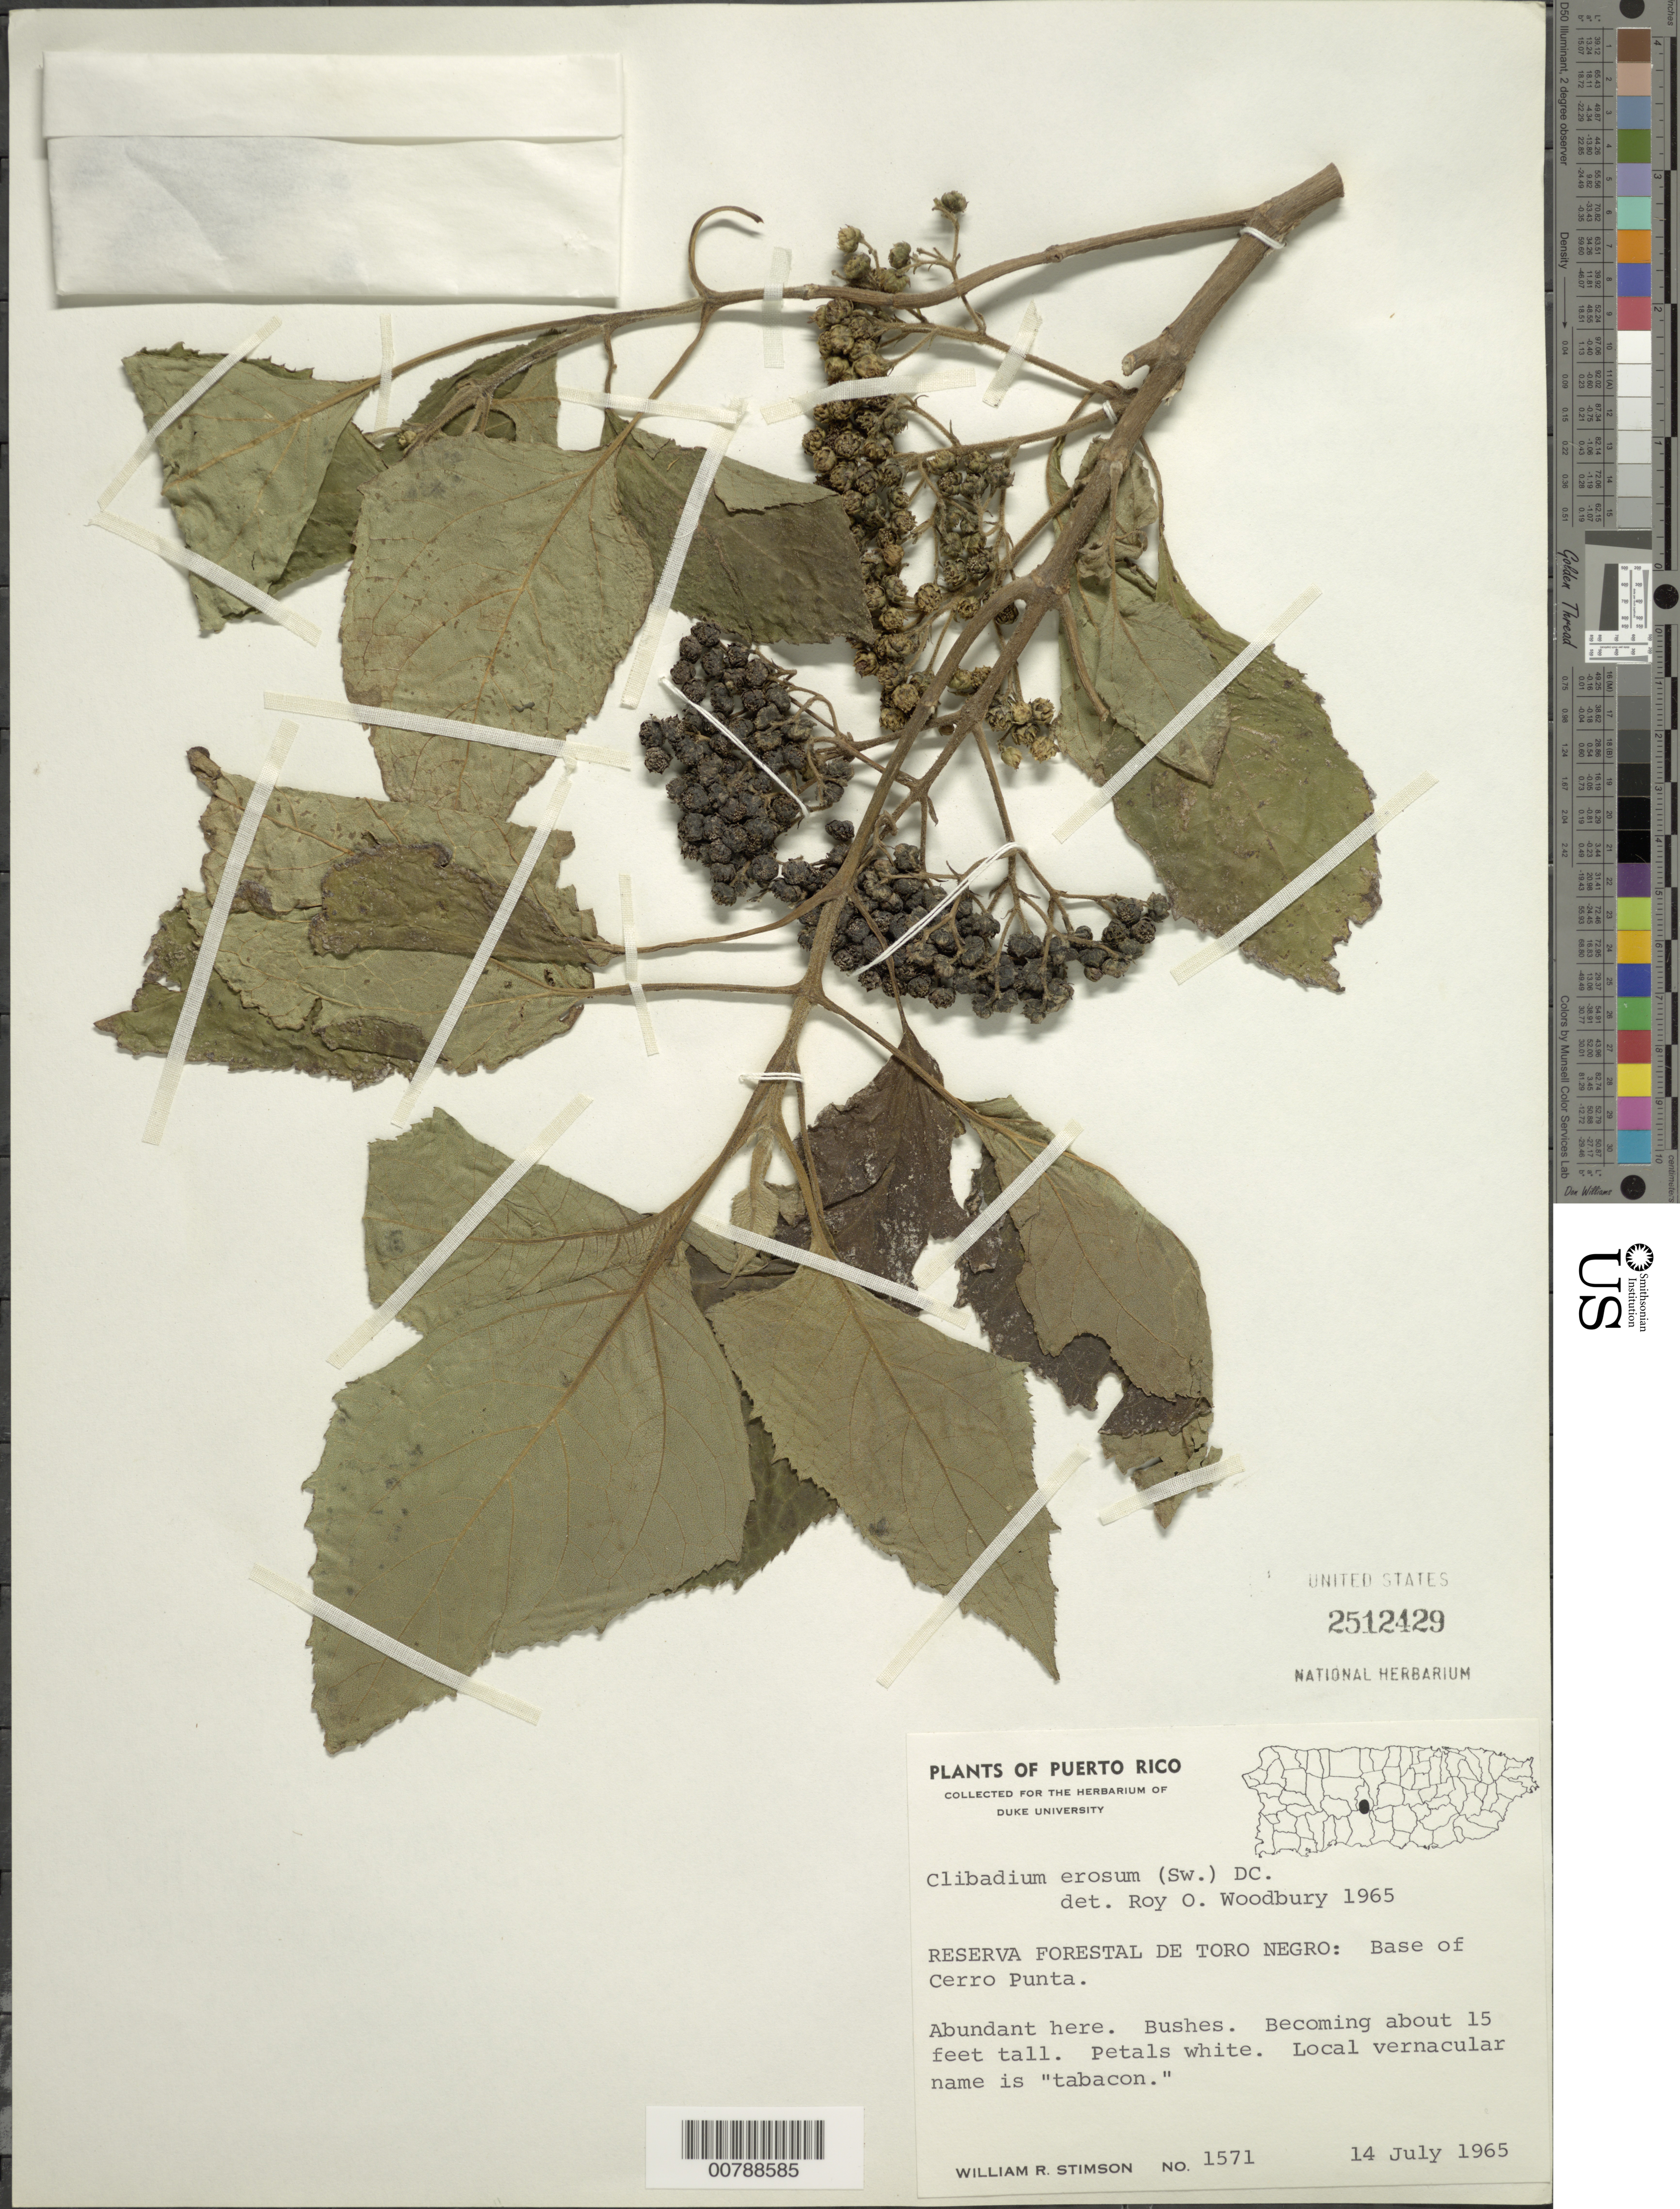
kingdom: Plantae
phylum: Tracheophyta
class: Magnoliopsida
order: Asterales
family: Asteraceae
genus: Clibadium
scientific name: Clibadium erosum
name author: (Sw.) DC.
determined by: Arriagada, J. E.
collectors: W. R. Stimson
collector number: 1571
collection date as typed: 14 Jul 1965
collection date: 1965-07-14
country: Puerto Rico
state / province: Jayuya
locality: Reserva Forestal de Toro Negro: Base de Cerro Punta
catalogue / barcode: US 2512429